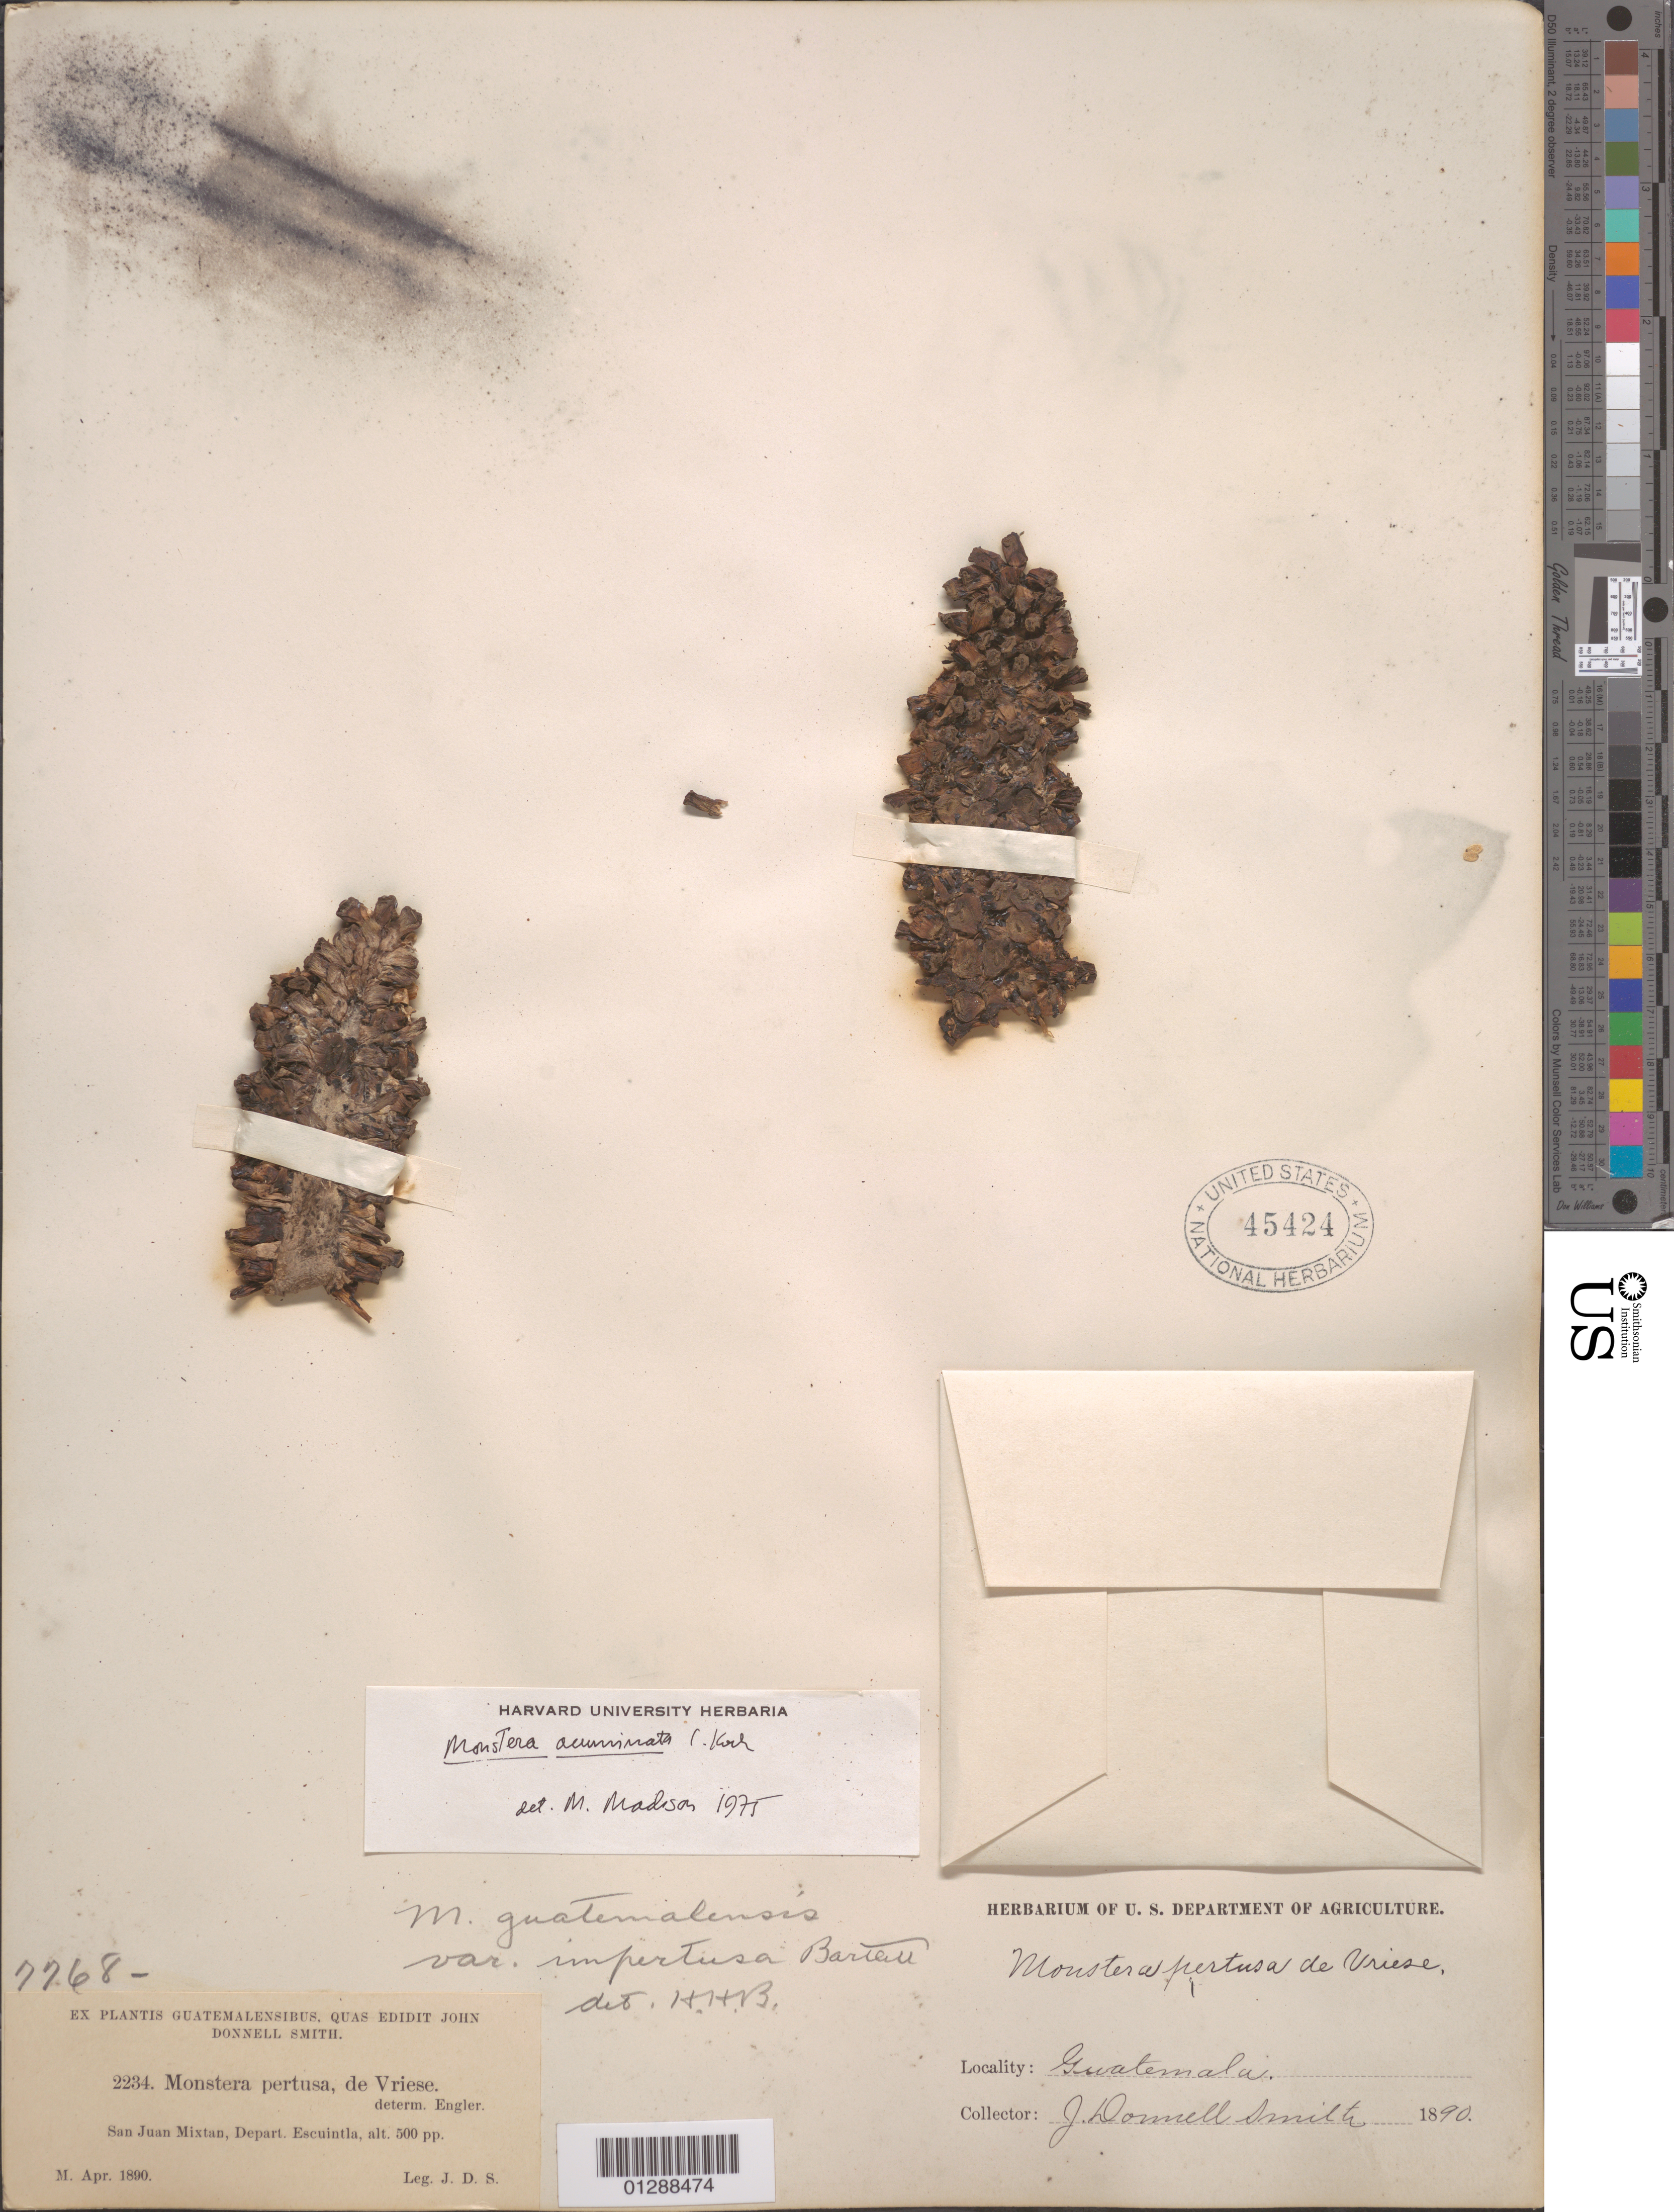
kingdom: Plantae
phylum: Tracheophyta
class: Liliopsida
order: Alismatales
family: Araceae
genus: Monstera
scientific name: Monstera acuminata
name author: K. Koch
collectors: J. Donnell Smith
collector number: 2234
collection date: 1890-04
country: Guatemala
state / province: Escuintla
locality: San Juan Mixtan, Depart. Escuintla.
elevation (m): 152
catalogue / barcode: US 45424